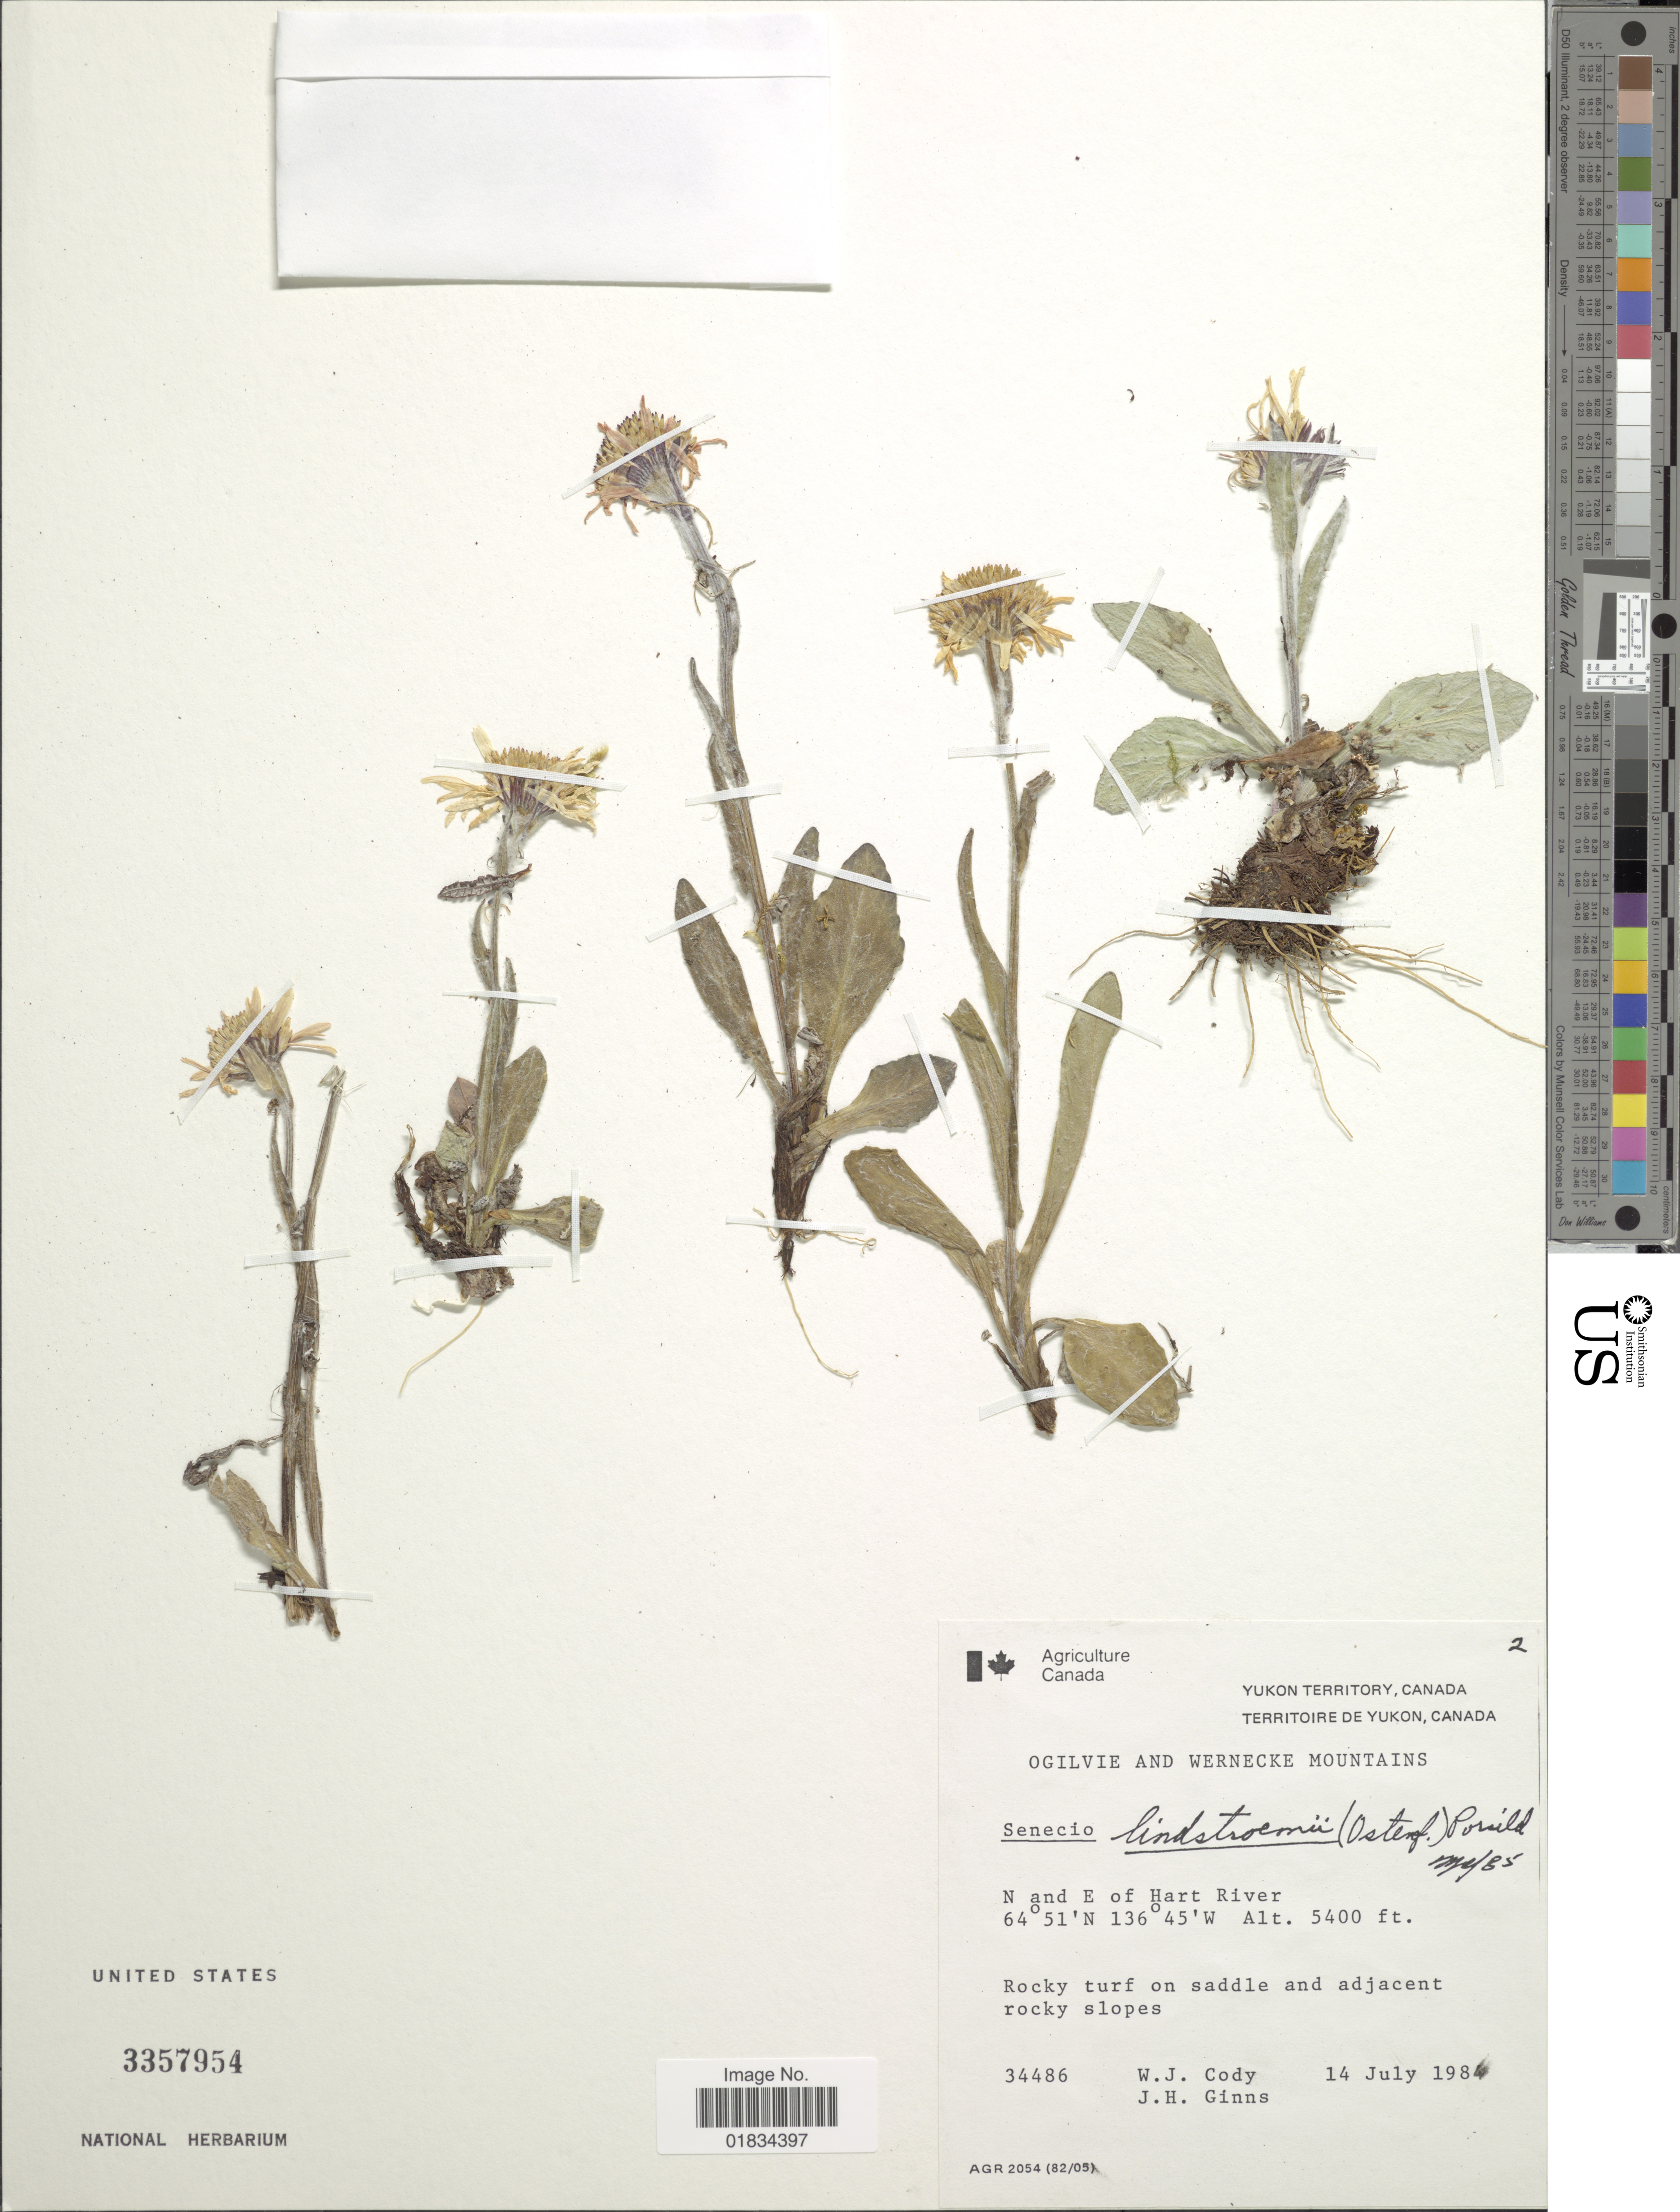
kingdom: Plantae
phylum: Tracheophyta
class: Magnoliopsida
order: Asterales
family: Asteraceae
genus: Tephroseris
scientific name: Tephroseris lindstroemii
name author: (Ostenf.) Á. Löve & D. Löve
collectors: W. Cody & J. Ginns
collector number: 34486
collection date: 1984-07-14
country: Canada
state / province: Yukon Territory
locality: N an E of Hart River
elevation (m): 1646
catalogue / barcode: US 3357954